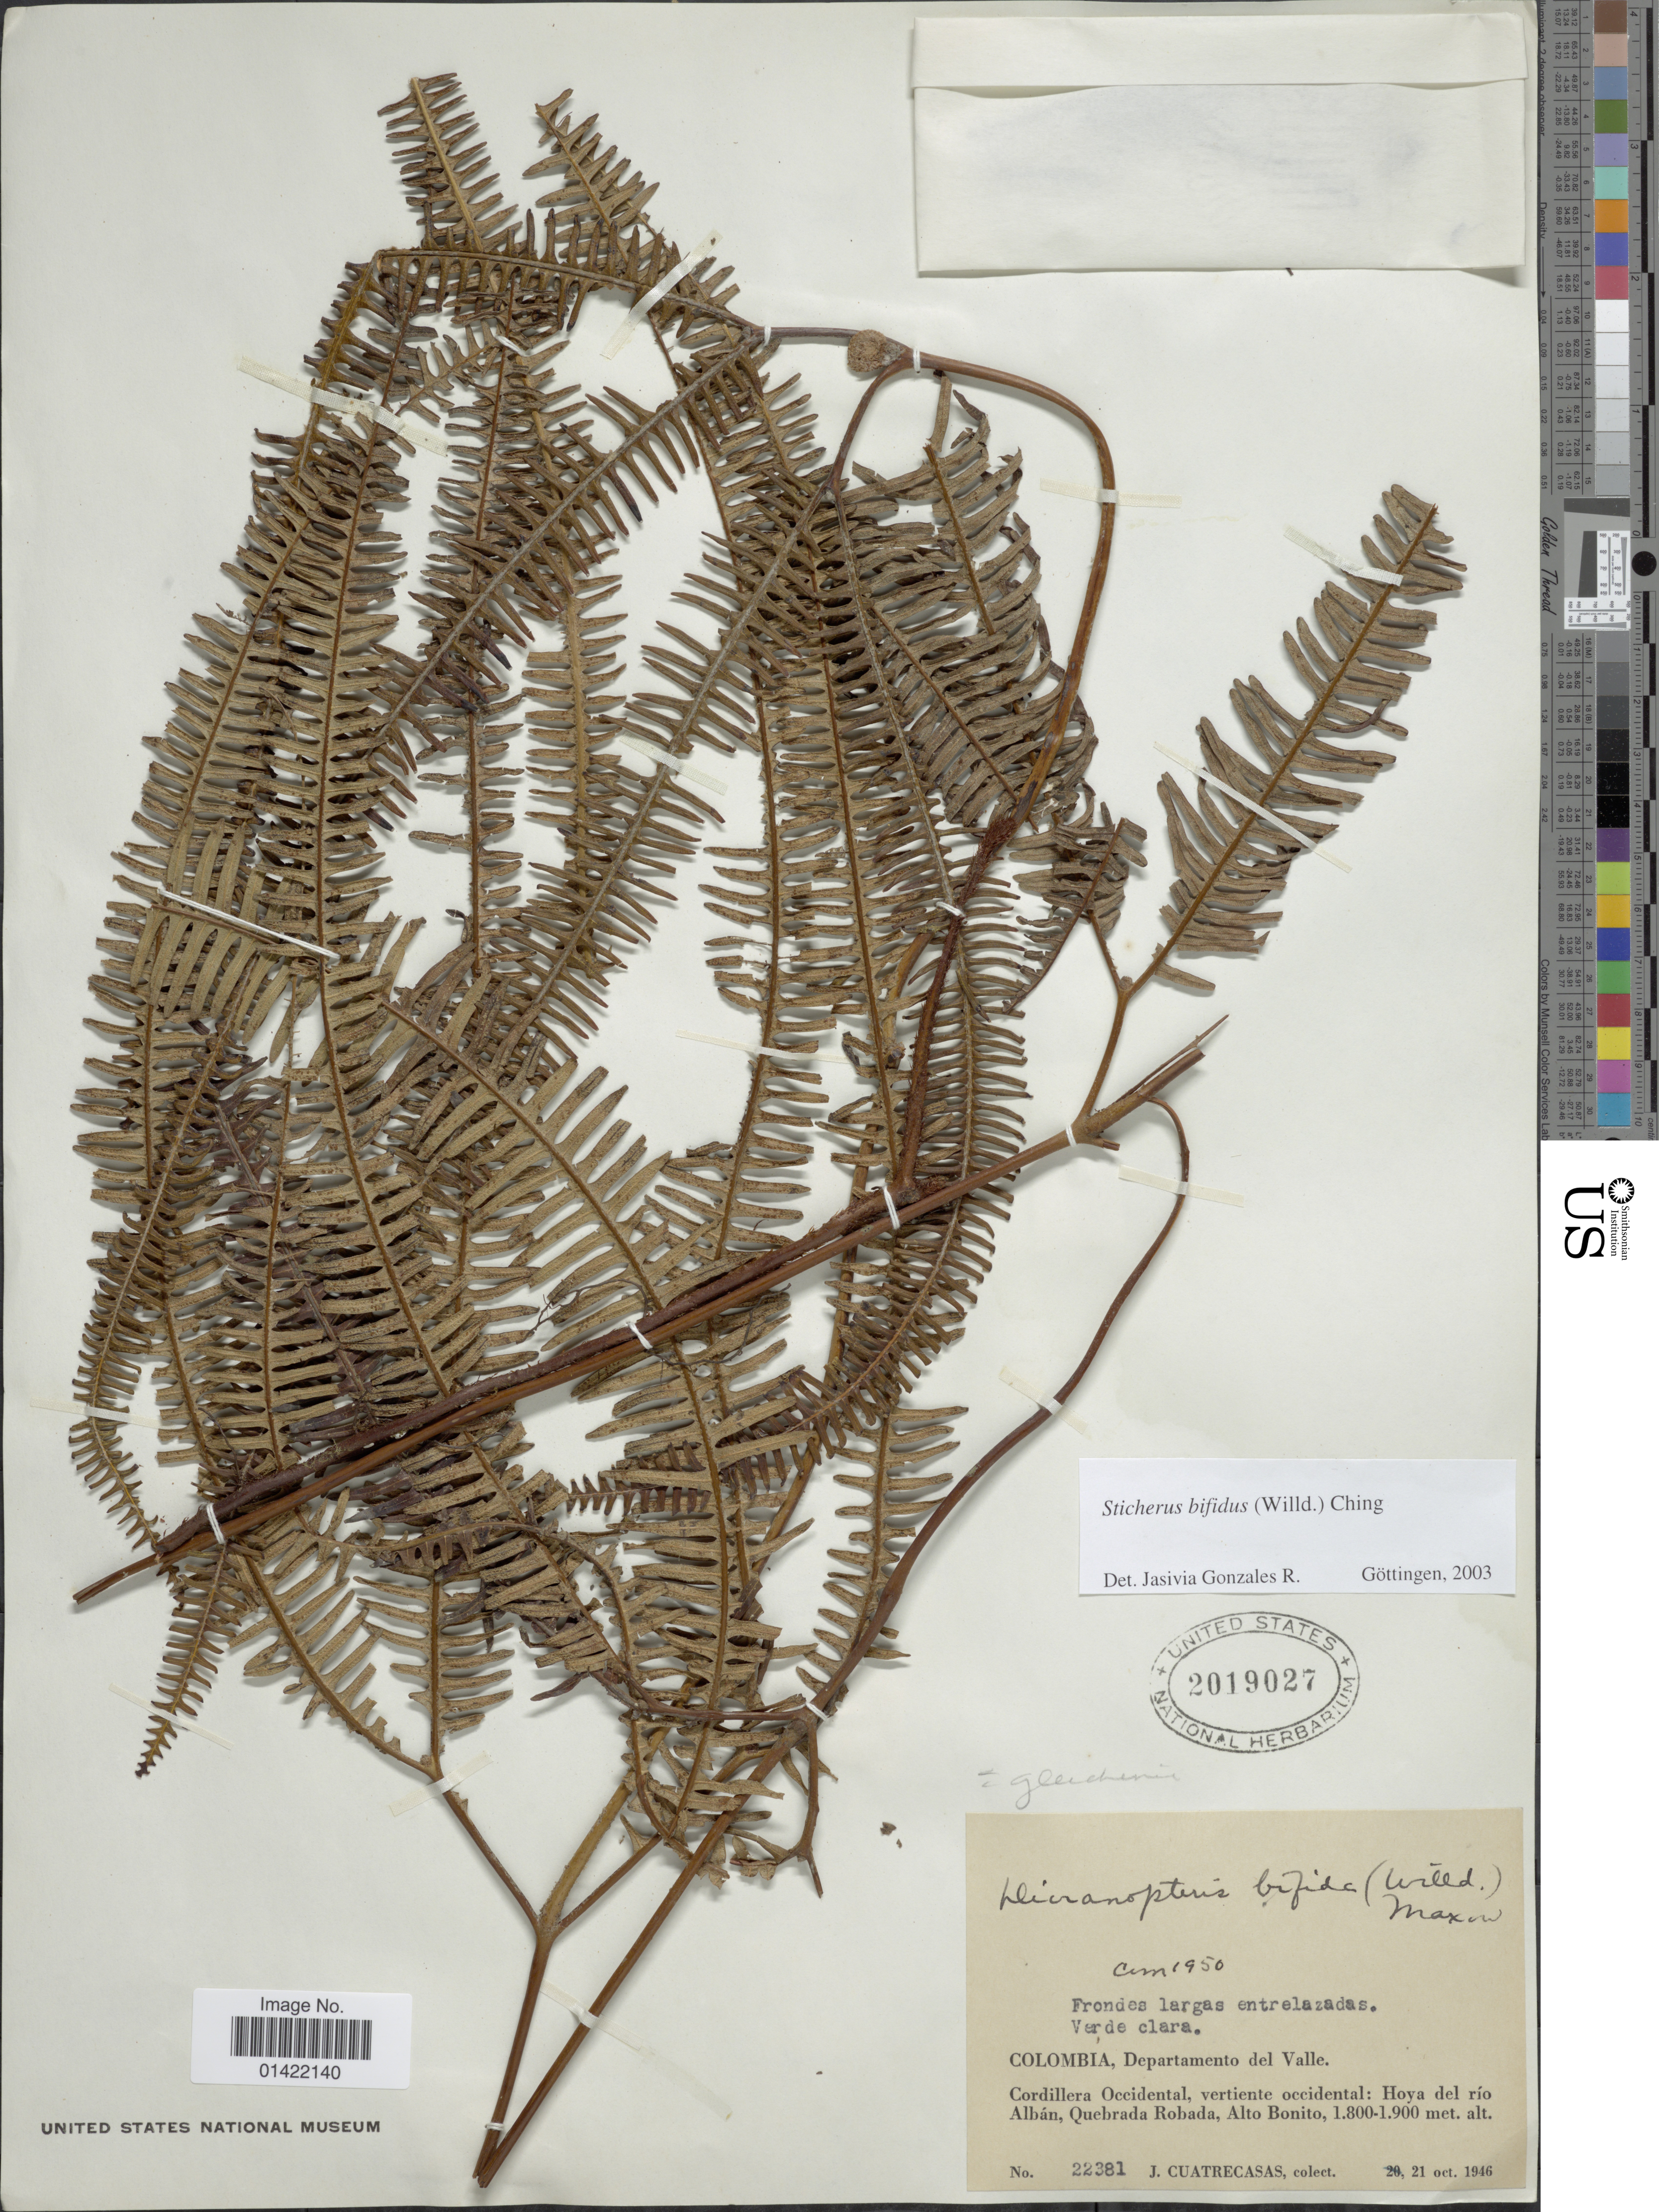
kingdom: Plantae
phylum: Tracheophyta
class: Polypodiopsida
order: Gleicheniales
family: Gleicheniaceae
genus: Sticherus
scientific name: Sticherus bifidus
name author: (Willd.) Ching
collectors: J. Cuatrecasas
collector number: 22381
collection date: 1946-10-21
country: Colombia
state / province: Valle del Cauca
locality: Departamento del Valle. Cordillera Occidental: Hoya del rio Alban, Quebrada Robada, Alto Bonito.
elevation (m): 1800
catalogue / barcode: US 2019027